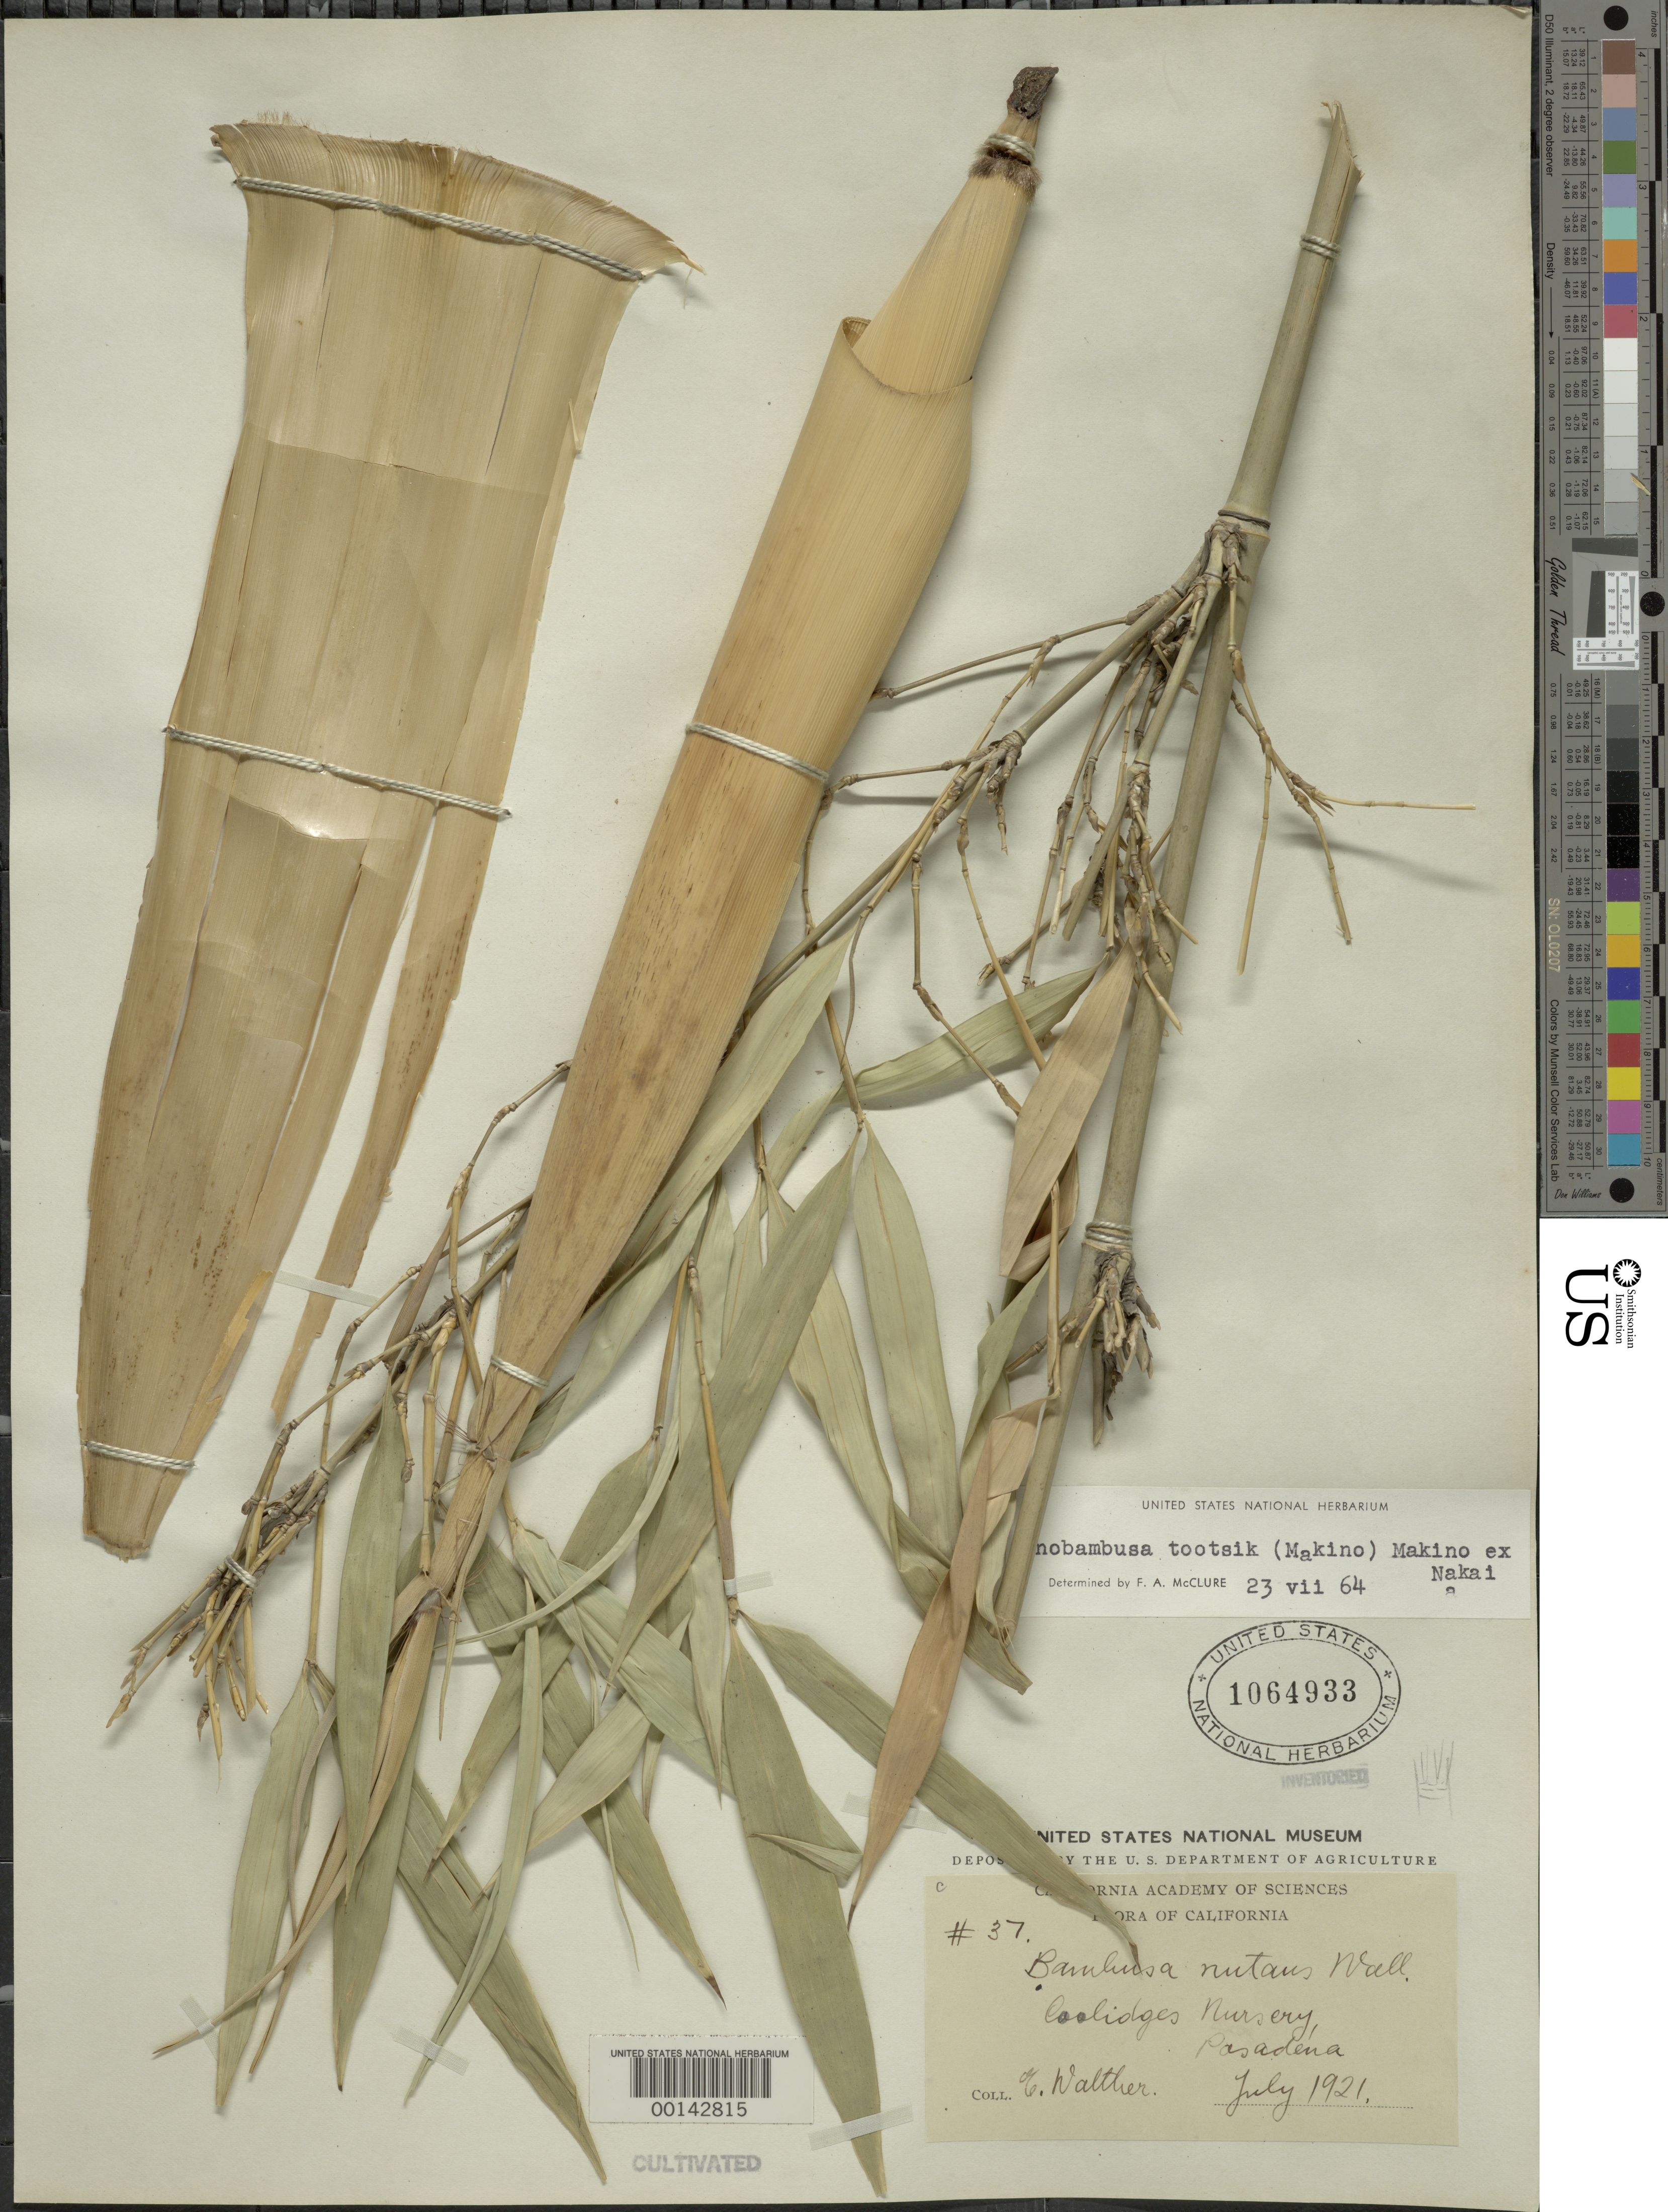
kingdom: Plantae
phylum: Tracheophyta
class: Liliopsida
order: Poales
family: Poaceae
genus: Sinobambusa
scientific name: Sinobambusa tootsik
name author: Makino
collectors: -- Walther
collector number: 37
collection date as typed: Jul 1921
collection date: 1921-07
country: United States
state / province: California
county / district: Los Angeles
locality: Pasadena, Coolidges Nursery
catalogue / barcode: US 1064933